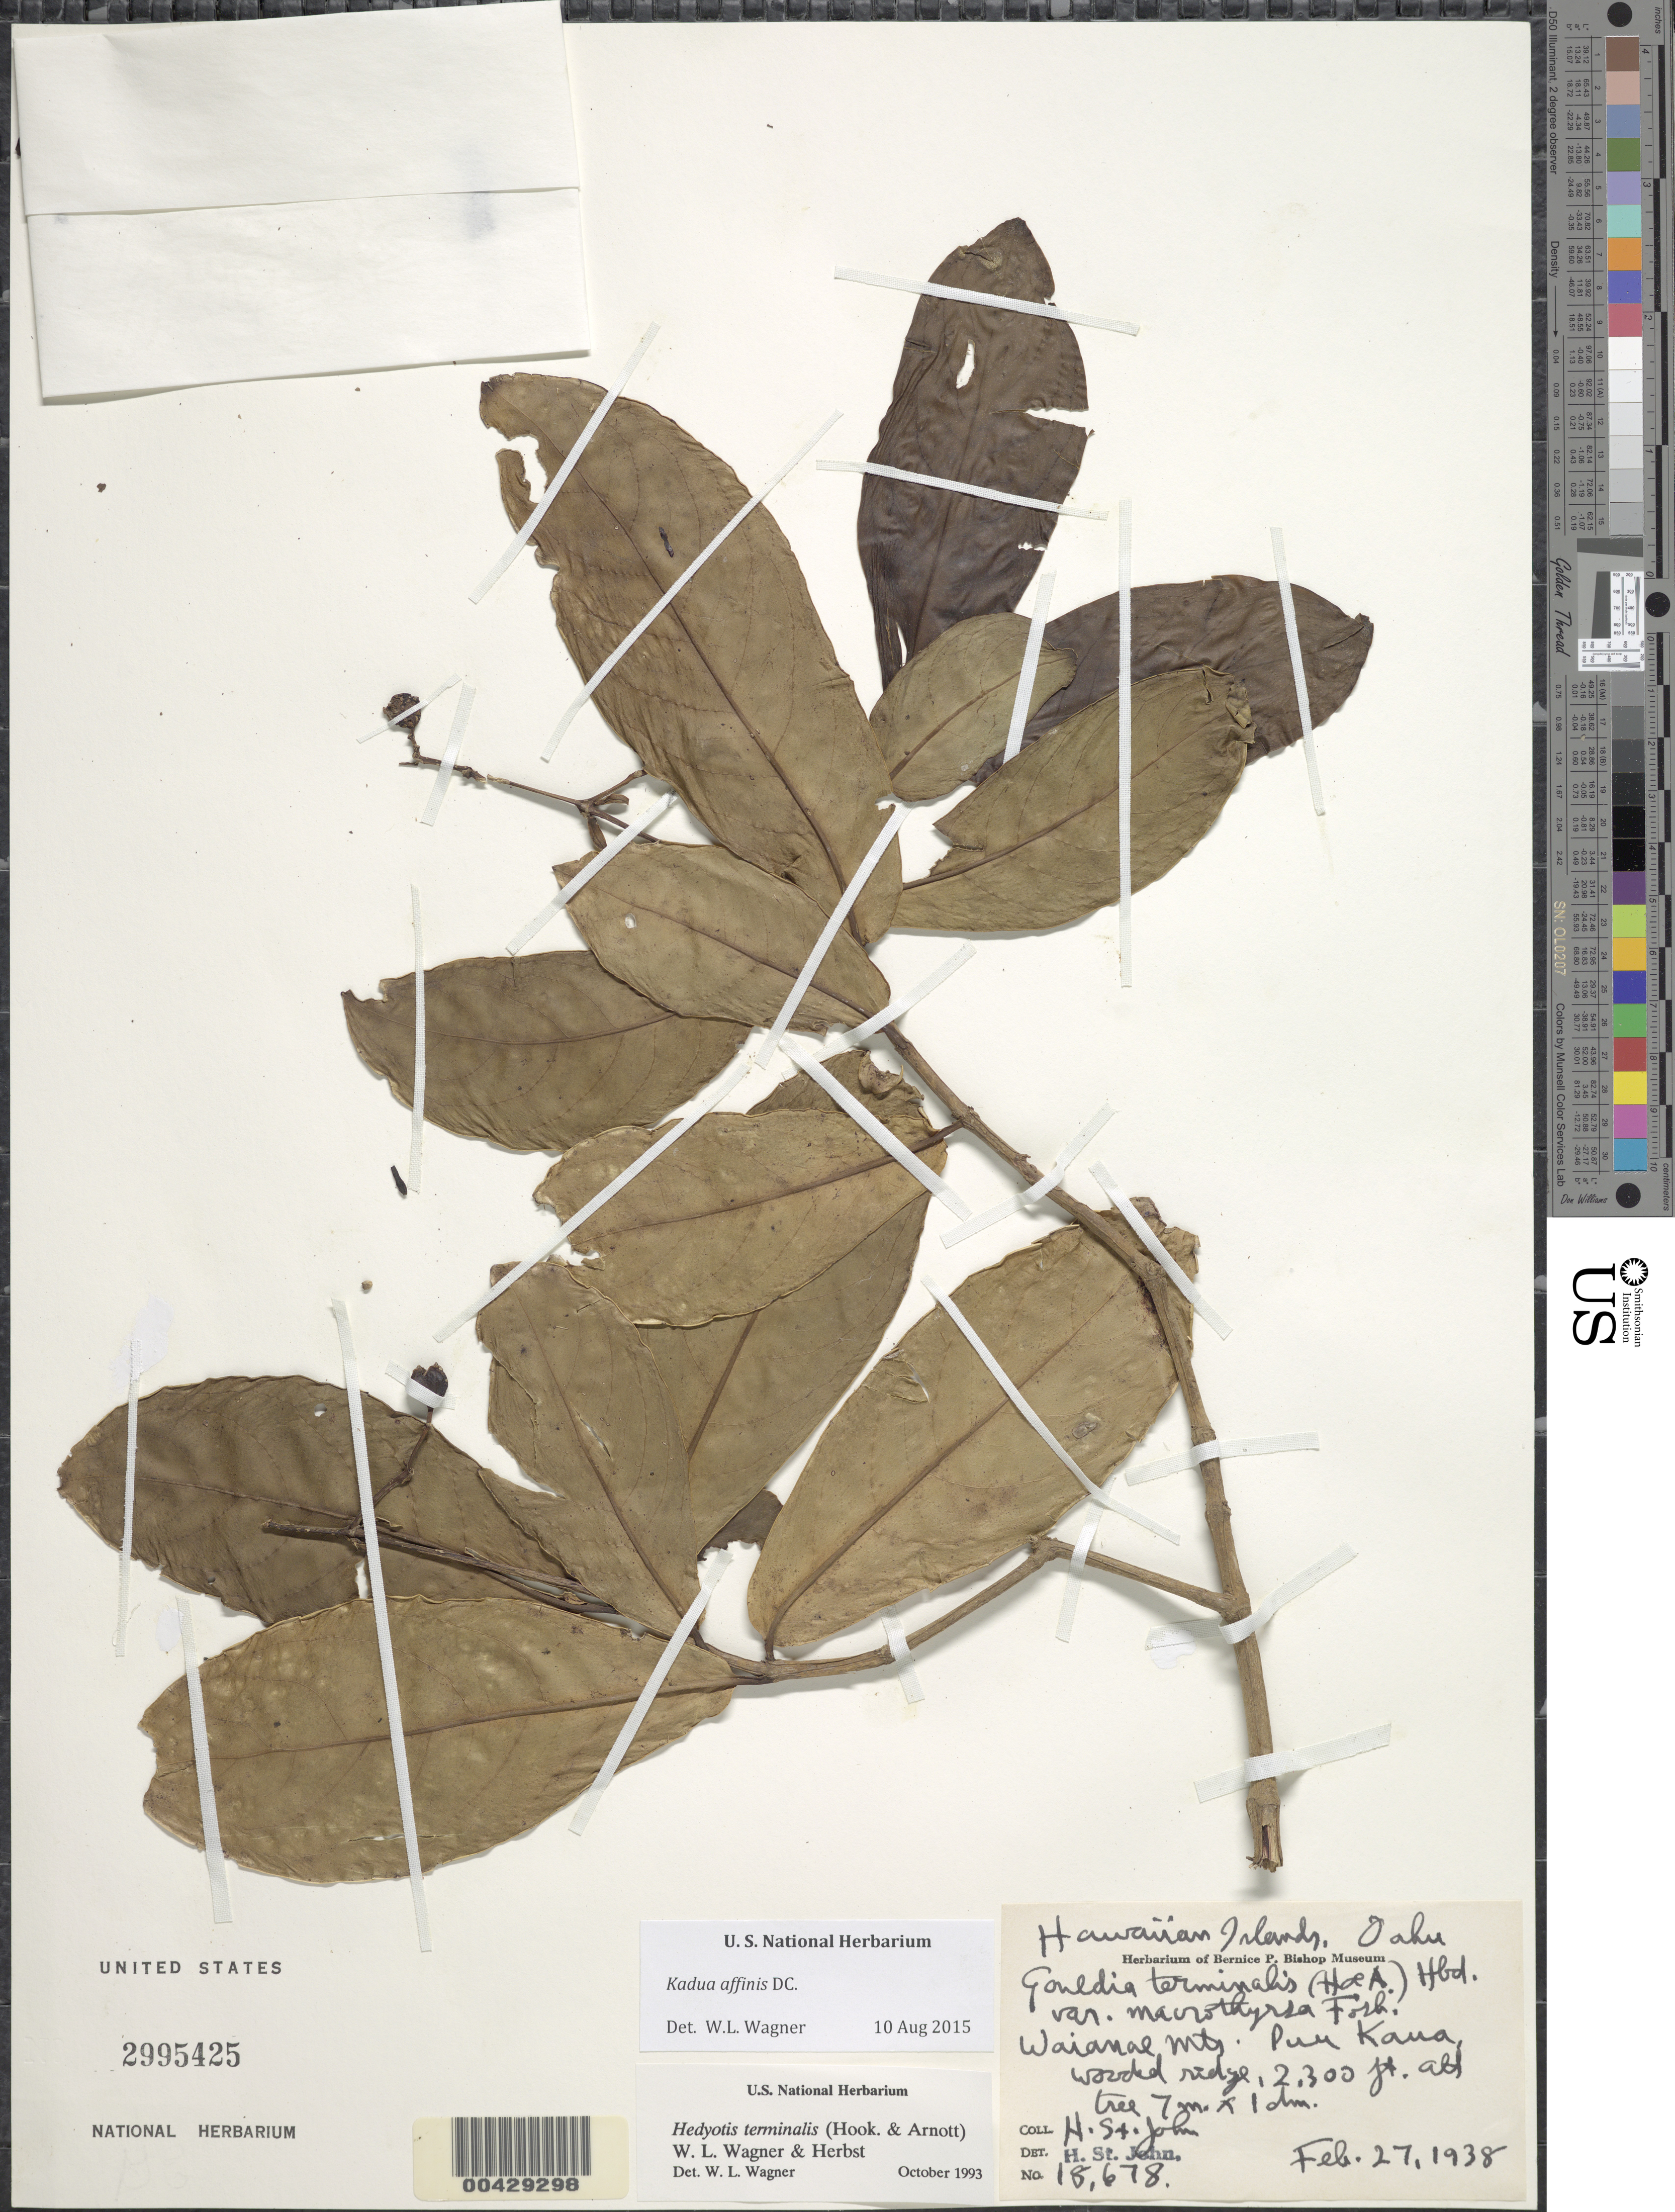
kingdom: Plantae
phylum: Tracheophyta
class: Magnoliopsida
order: Gentianales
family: Rubiaceae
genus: Kadua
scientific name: Kadua affinis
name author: DC.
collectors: H. St. John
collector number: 18678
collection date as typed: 27 Feb 1938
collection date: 1938-02-27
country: United States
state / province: Hawaii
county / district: Honolulu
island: Oahu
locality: Waianae Mountains, Puu Kaua.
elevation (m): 701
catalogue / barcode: US 2995425